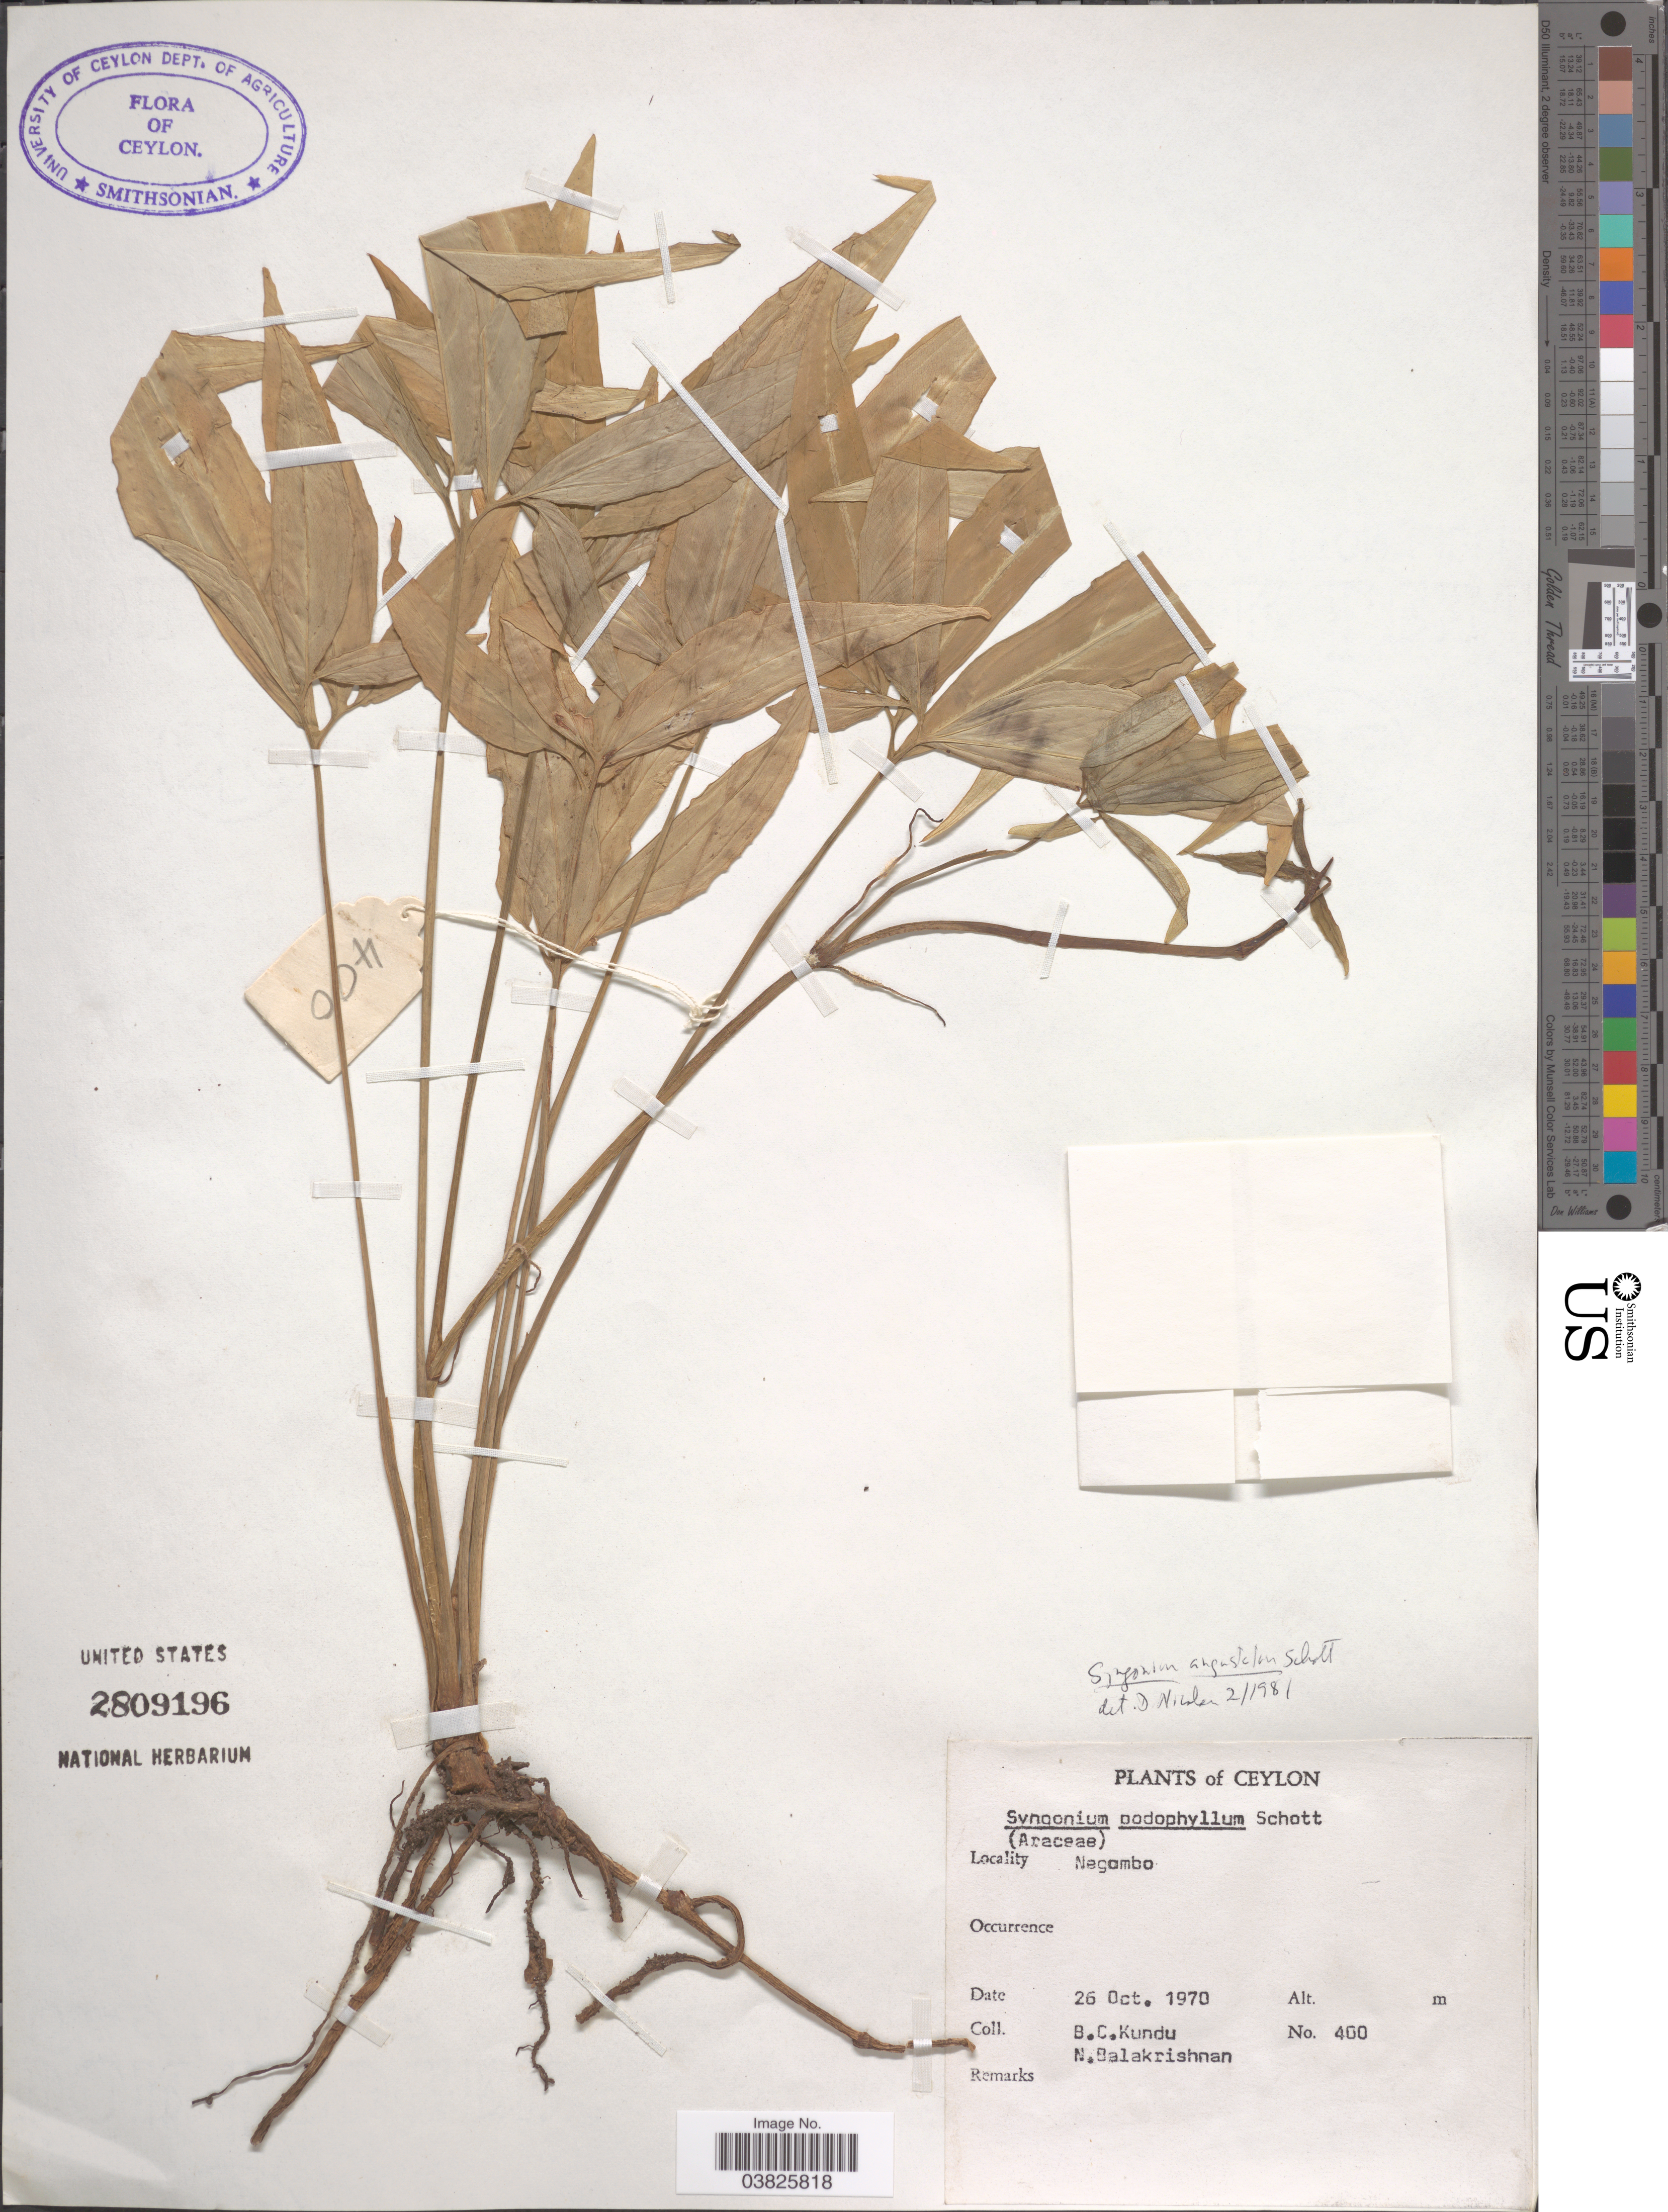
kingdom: Plantae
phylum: Tracheophyta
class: Liliopsida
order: Alismatales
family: Araceae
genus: Syngonium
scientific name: Syngonium angustatum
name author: Schott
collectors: B. C. Kundu & N. Balakrishnan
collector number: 400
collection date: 1970-10-26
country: Sri Lanka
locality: Ceylon. Negombo.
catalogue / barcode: US 2809196